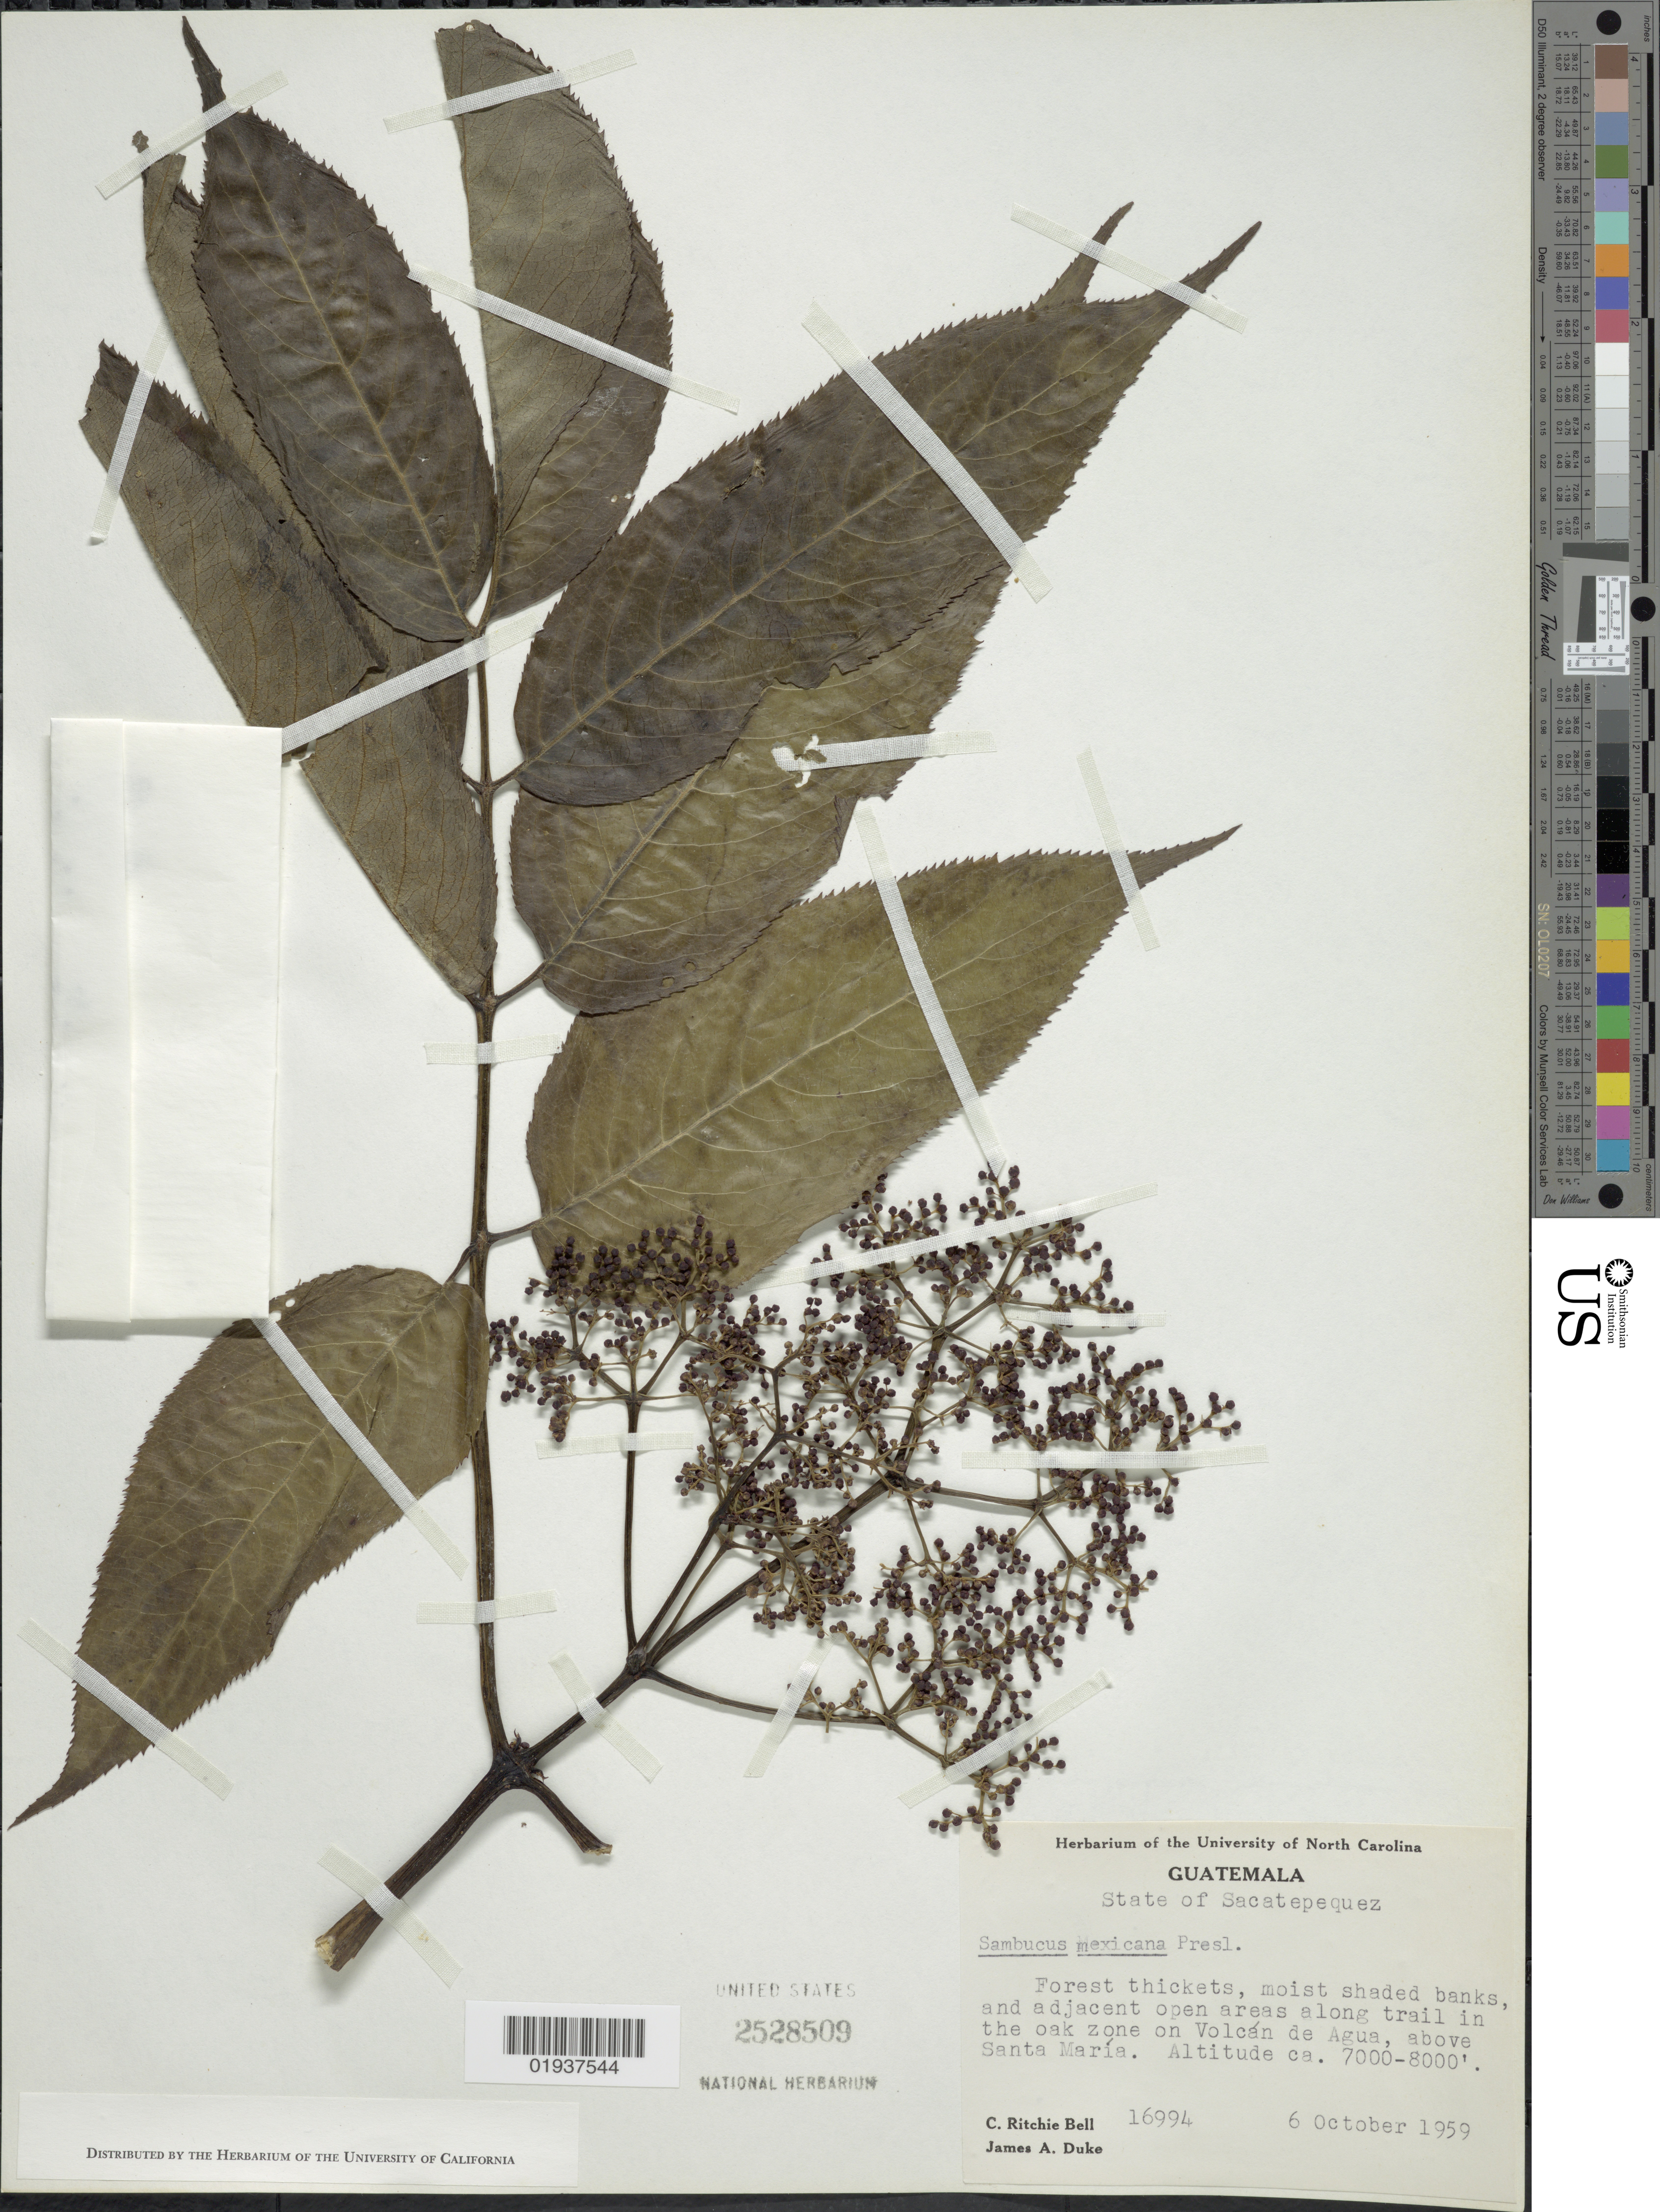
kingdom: Plantae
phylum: Tracheophyta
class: Magnoliopsida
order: Dipsacales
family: Viburnaceae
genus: Sambucus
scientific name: Sambucus mexicana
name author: C. Presl ex DC.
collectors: C. R. Bell & J. A. Duke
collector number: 16994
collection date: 1959-10-06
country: Guatemala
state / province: Sacatepéquez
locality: State of Sacatepequez. Adjacent open areas along trail in the oak zone on Vólcan de Agua, above Santa María.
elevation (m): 2134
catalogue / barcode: US 2528509